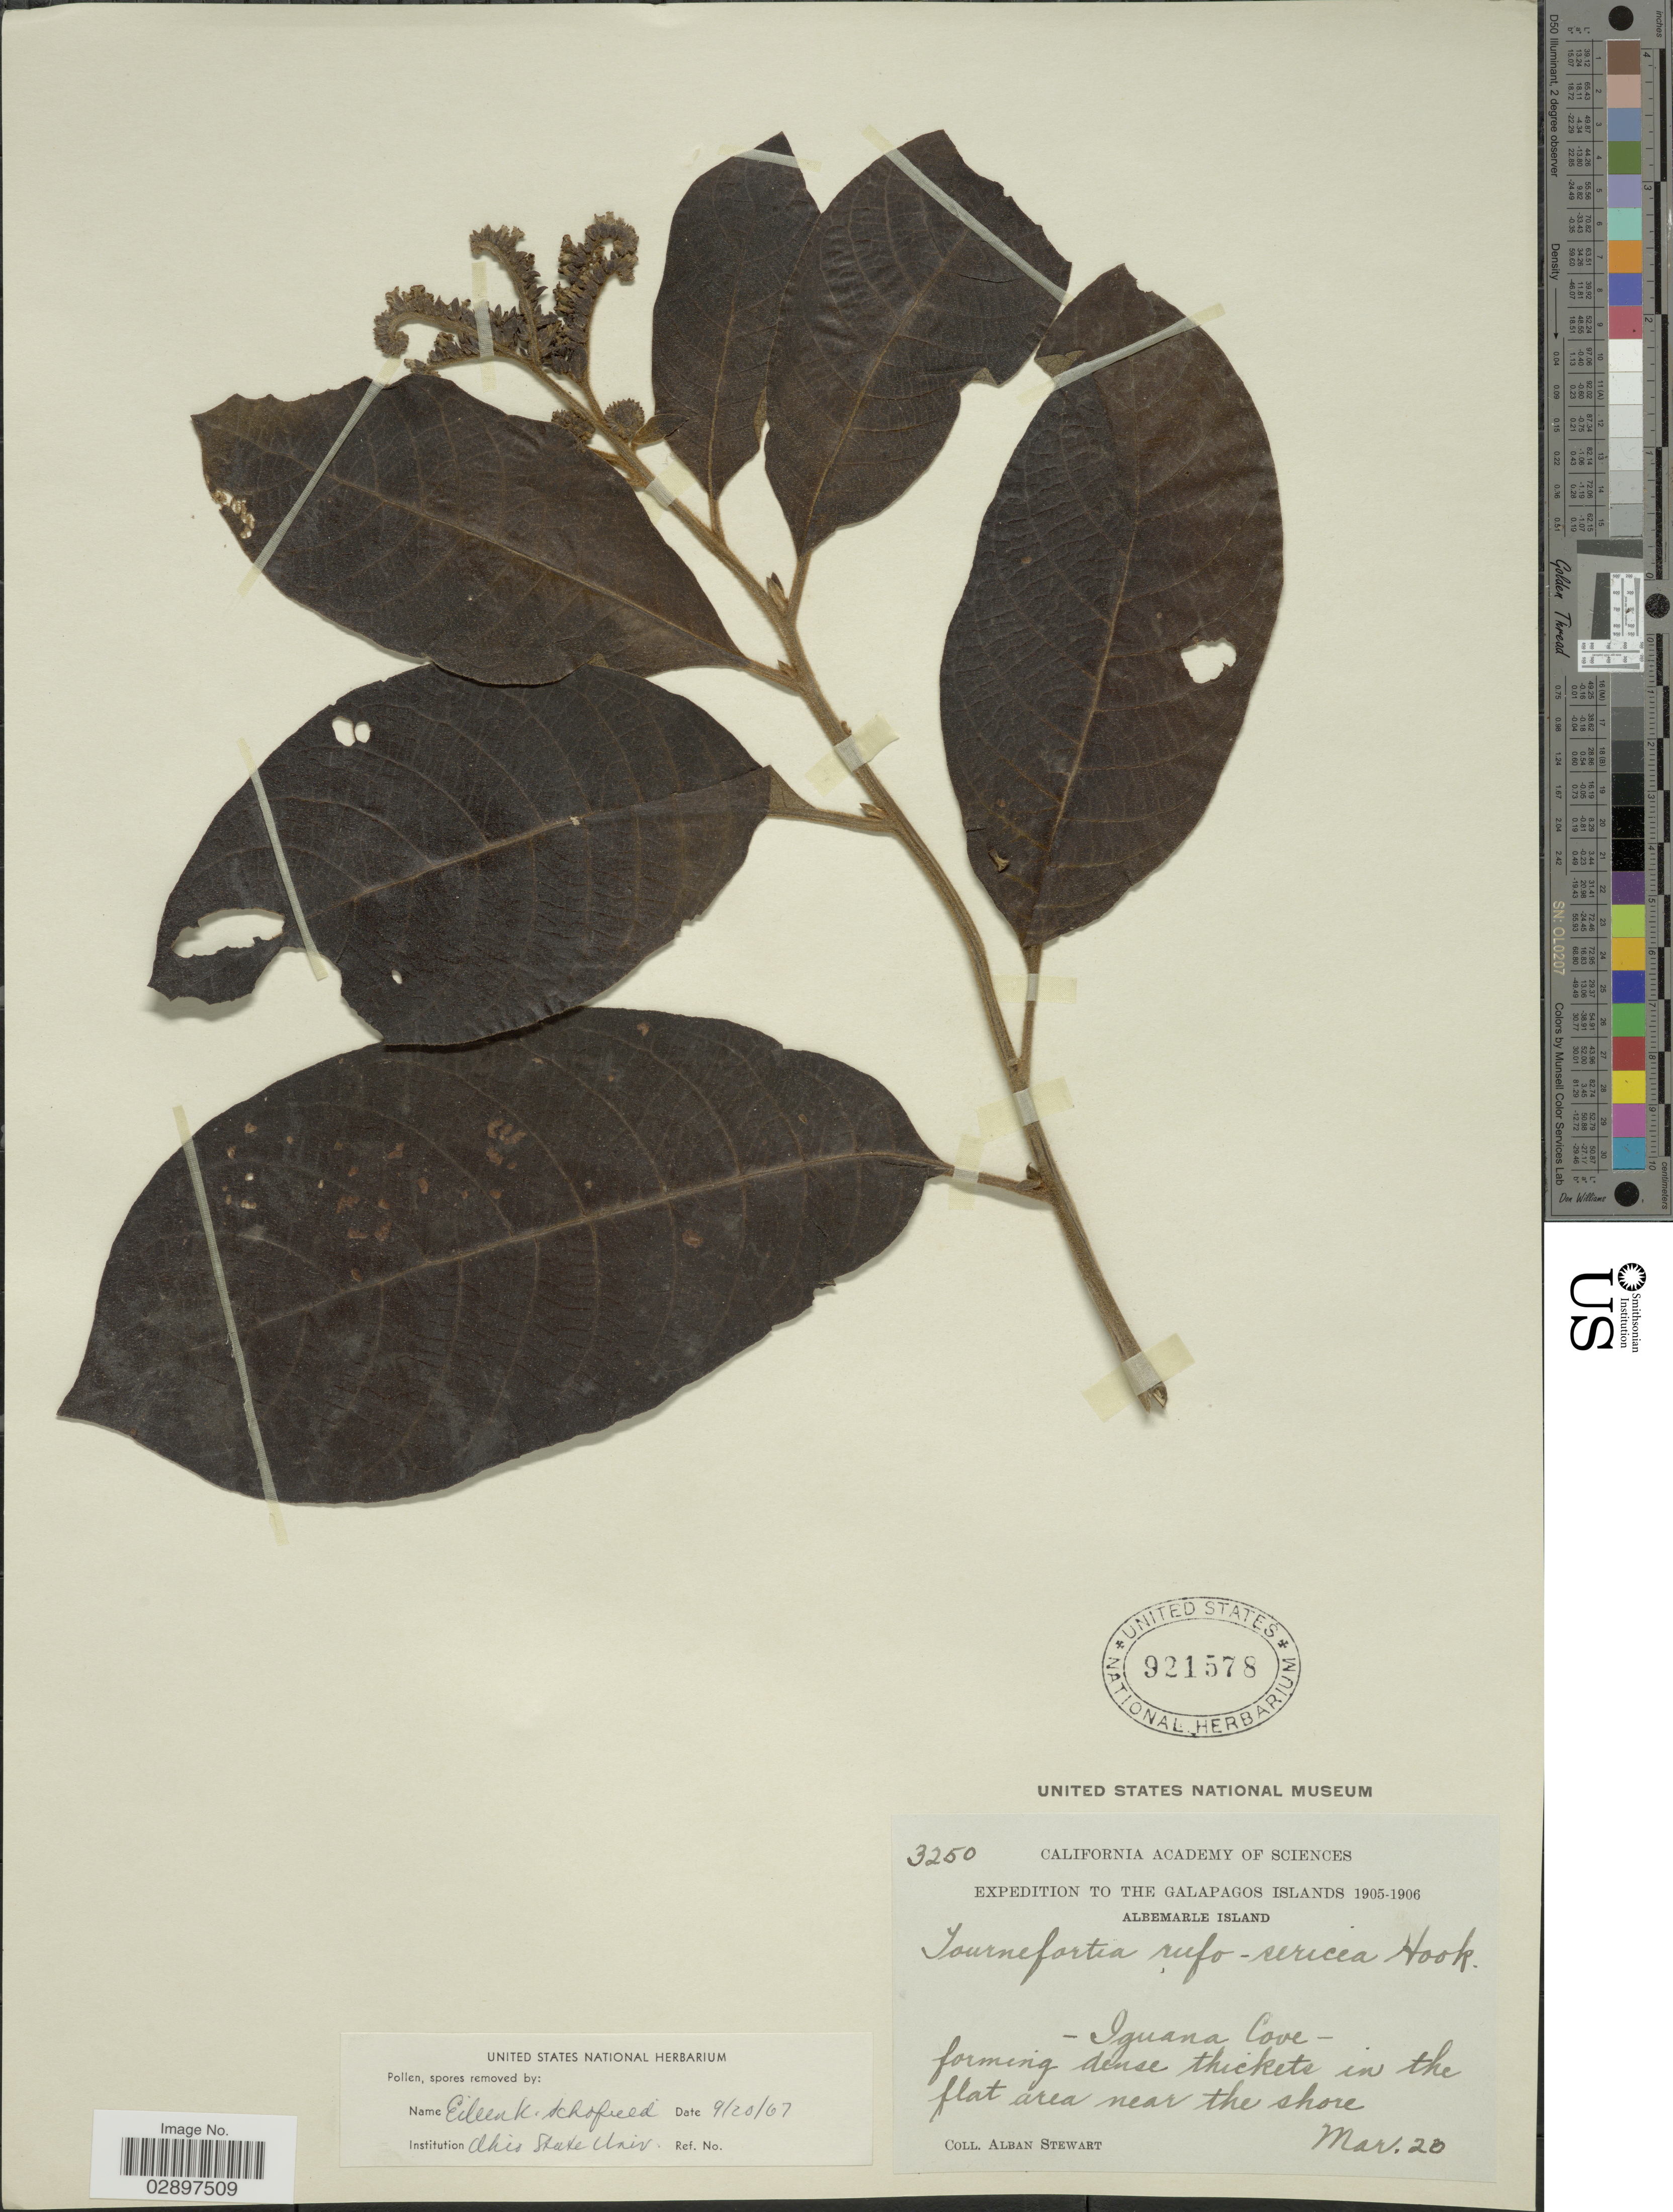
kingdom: Plantae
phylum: Tracheophyta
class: Magnoliopsida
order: Boraginales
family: Heliotropiaceae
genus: Tournefortia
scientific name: Tournefortia rufo-sericea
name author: Hook. f.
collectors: A. Stewart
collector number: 3250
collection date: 1905-03-20/1906-03-20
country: Ecuador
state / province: Colón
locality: The Galapagos Islands. Albemarle Island. Iguana Cove.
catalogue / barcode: US 921578